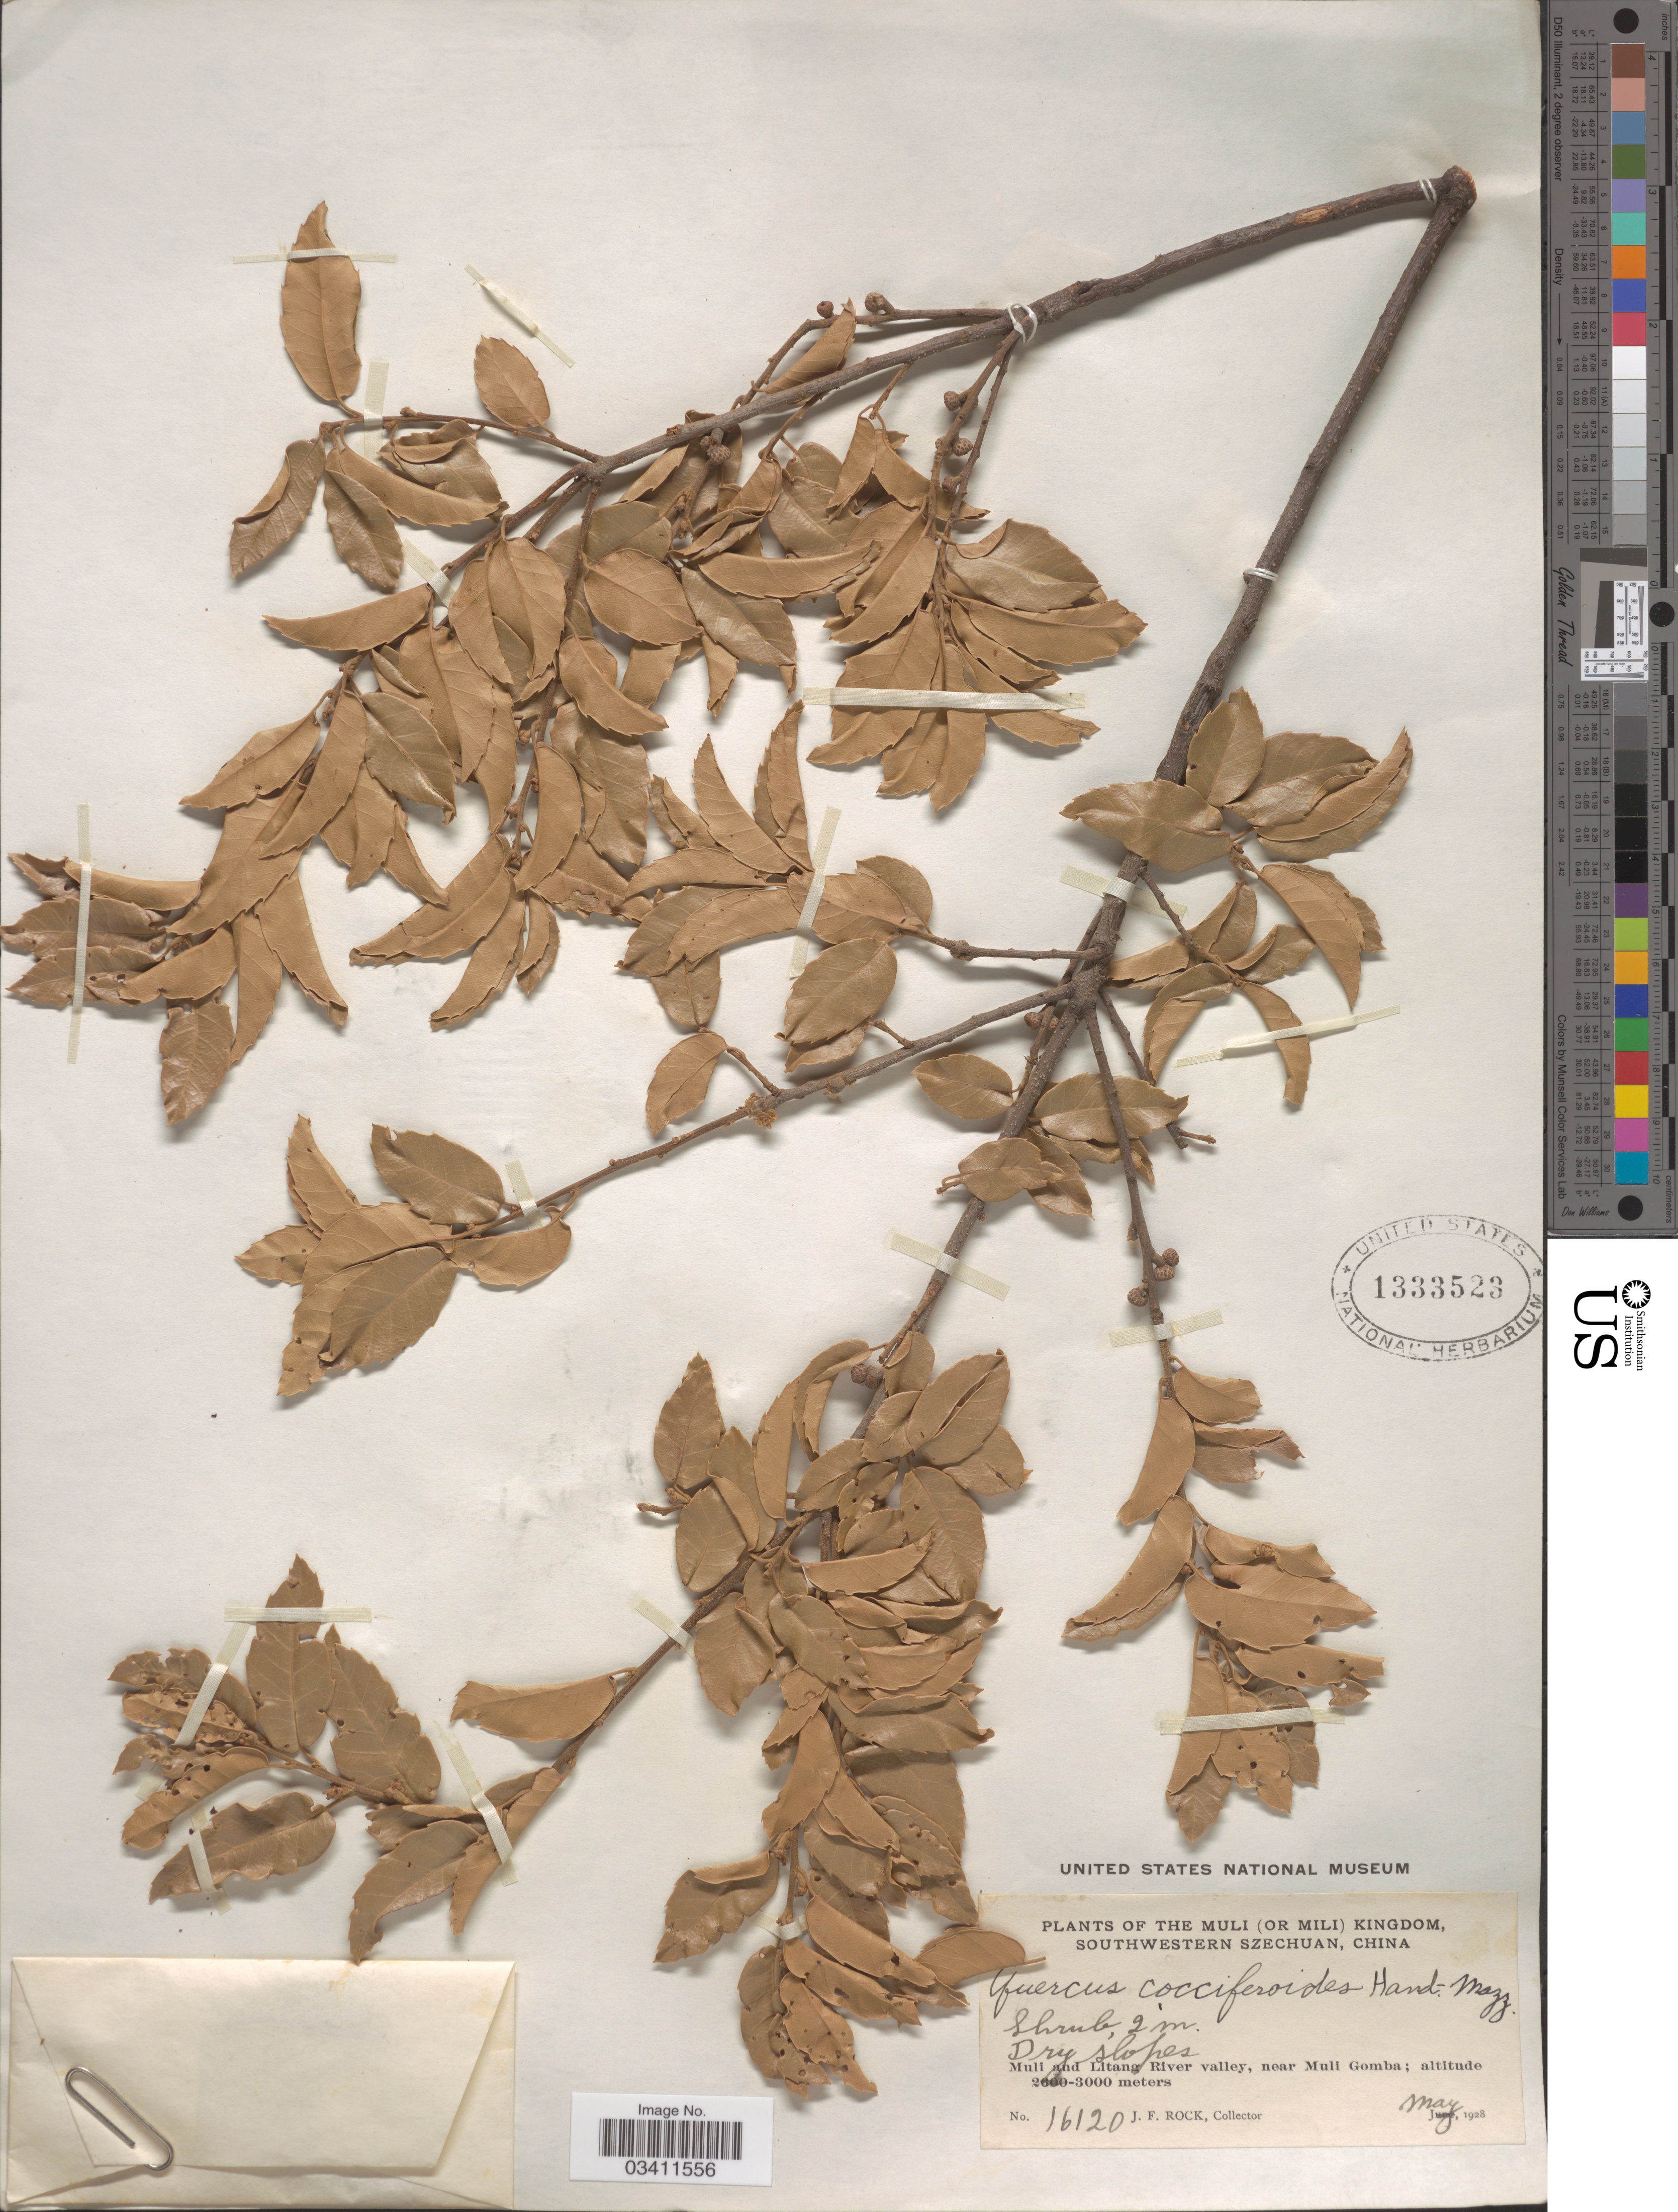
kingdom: Plantae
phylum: Tracheophyta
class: Magnoliopsida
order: Fagales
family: Fagaceae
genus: Quercus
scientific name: Quercus cocciferoides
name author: Hand.-Mazz.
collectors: J. Rock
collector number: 16120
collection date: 1928-05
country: China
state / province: Sichuan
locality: The Muli (or Mili) Kingdom, Southwestern Szechuan. Dry slopes. Muli and Litang River valley, near Muli Gomba.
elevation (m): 3000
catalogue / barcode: US 1333523